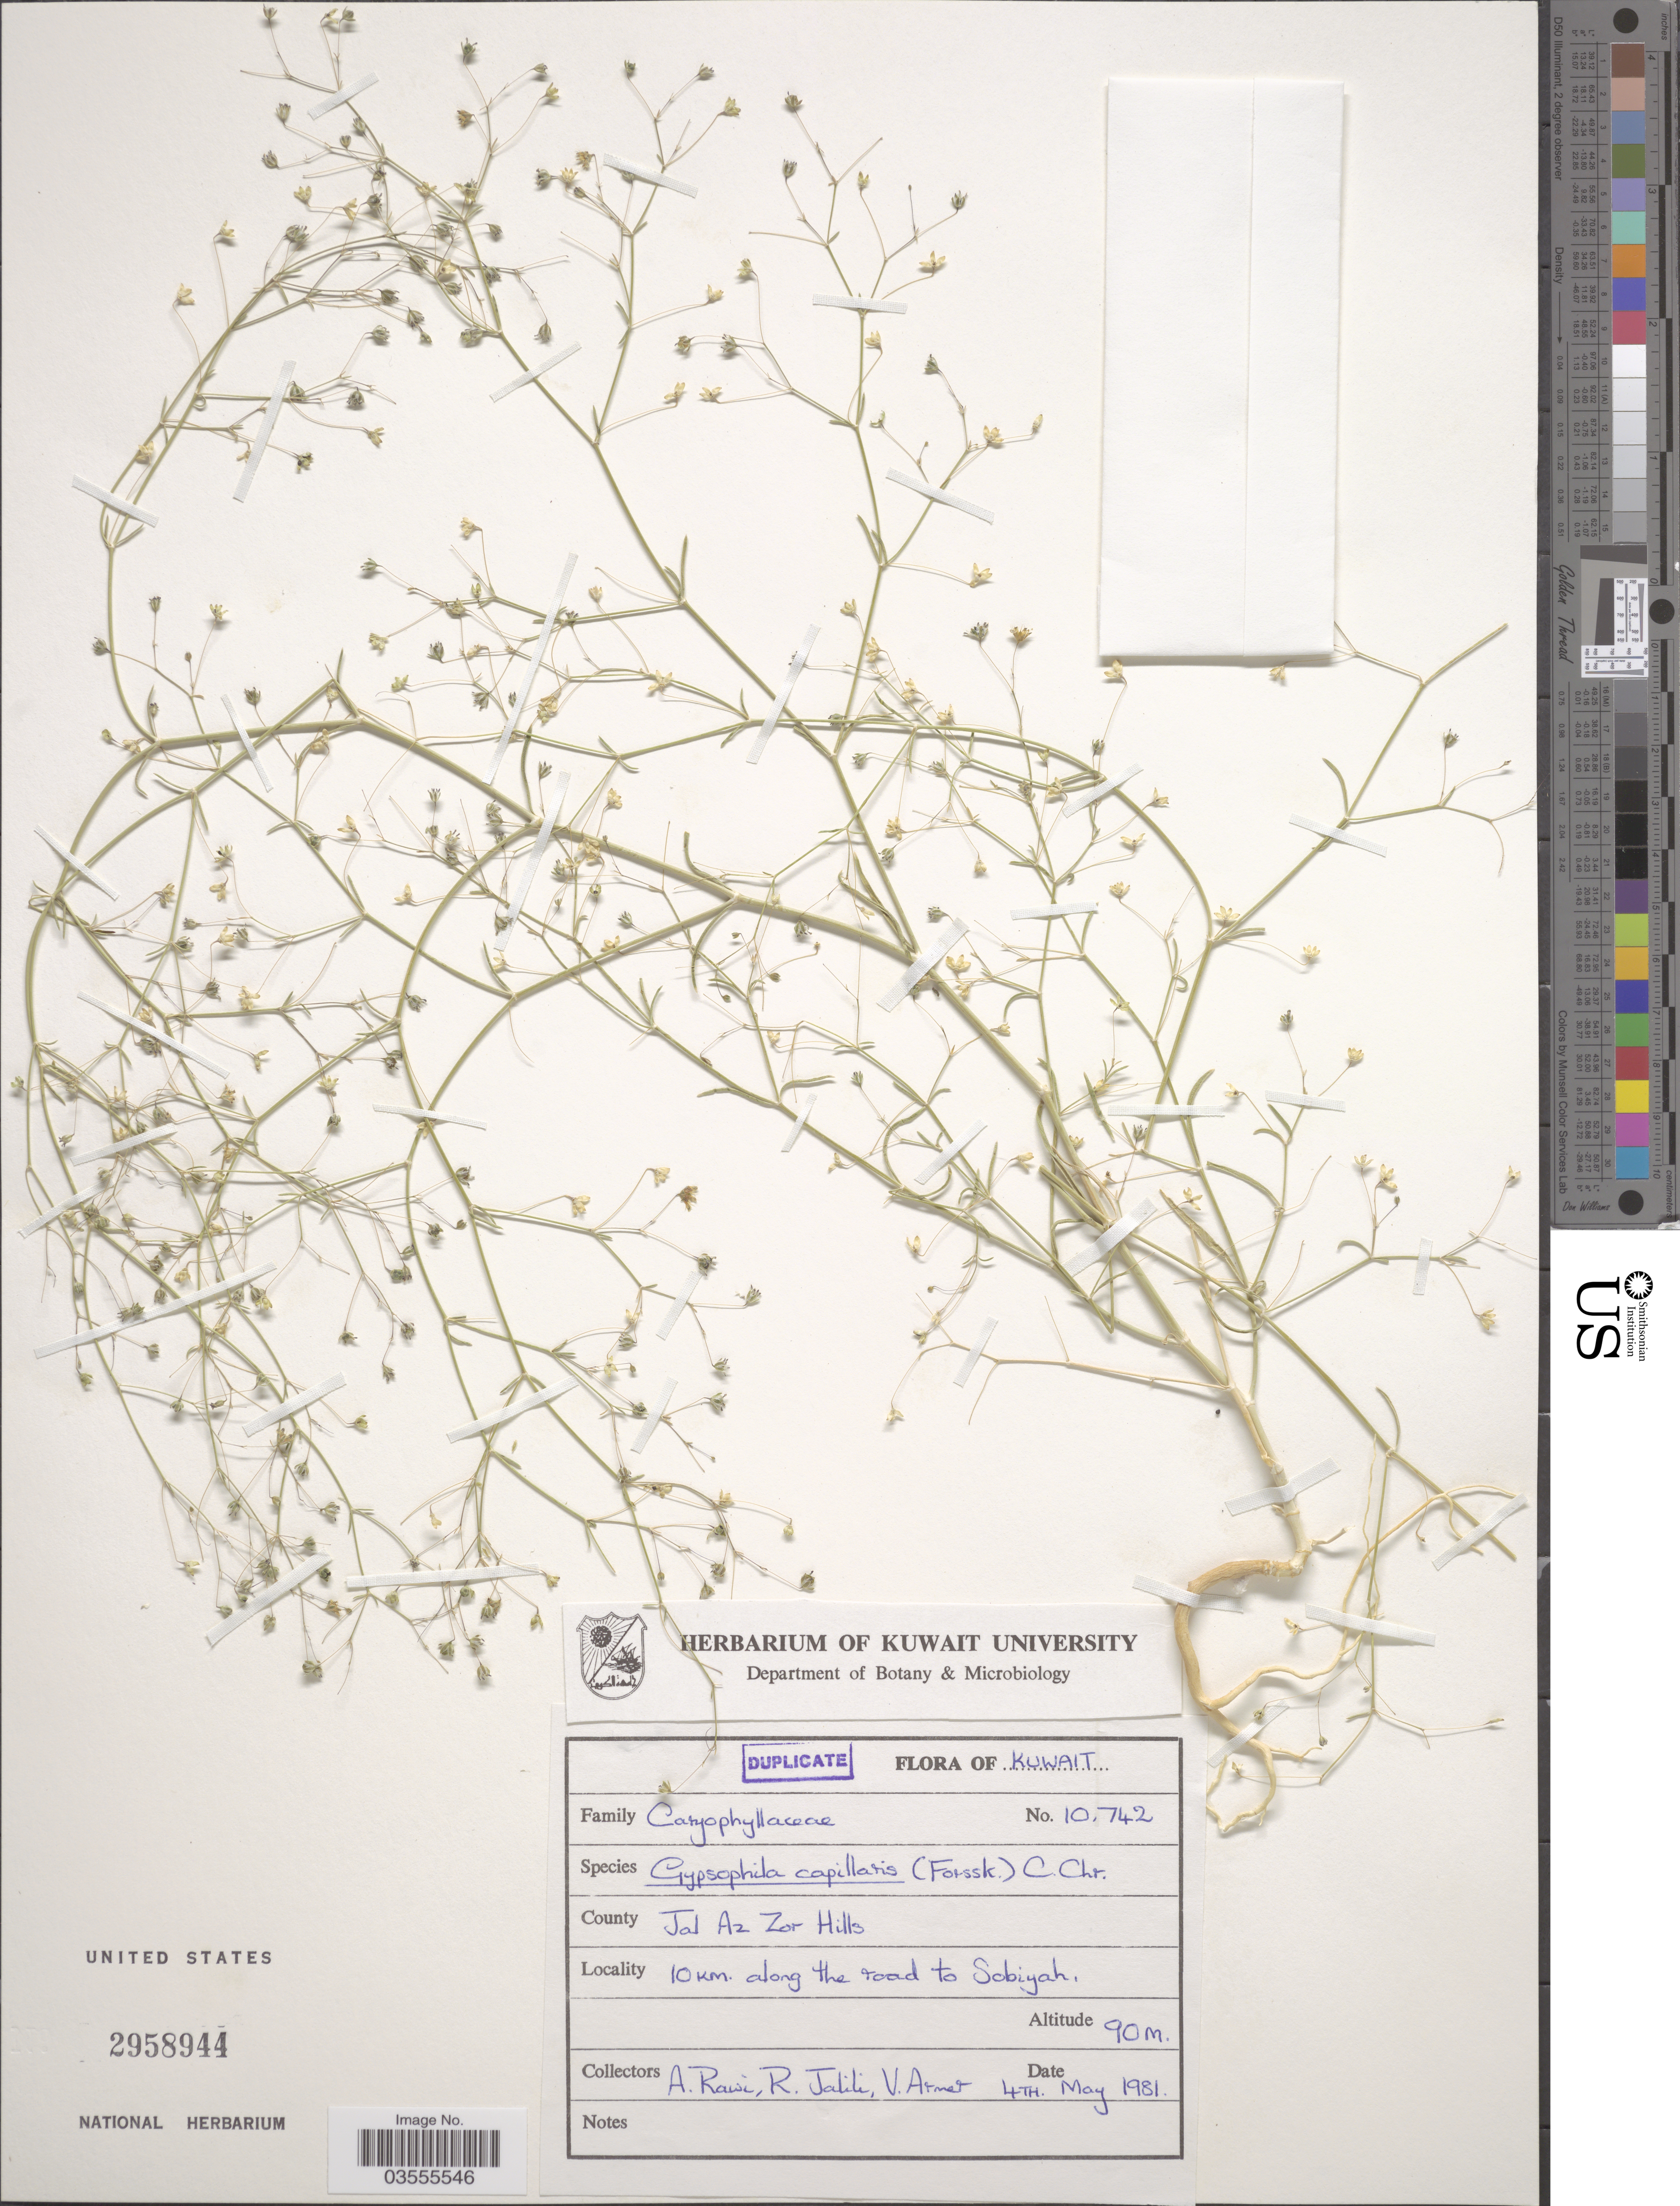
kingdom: Plantae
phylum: Tracheophyta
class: Magnoliopsida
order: Caryophyllales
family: Caryophyllaceae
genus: Gypsophila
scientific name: Gypsophila capillaris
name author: (Forssk.) C. Chr.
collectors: A. Rawi, R. Jalili & V. Armet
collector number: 10742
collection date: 1981-05-04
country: Kuwait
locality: County Jal Az Zor Hills. 10 km. along the road to Sobiyah.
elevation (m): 90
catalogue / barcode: US 2958944